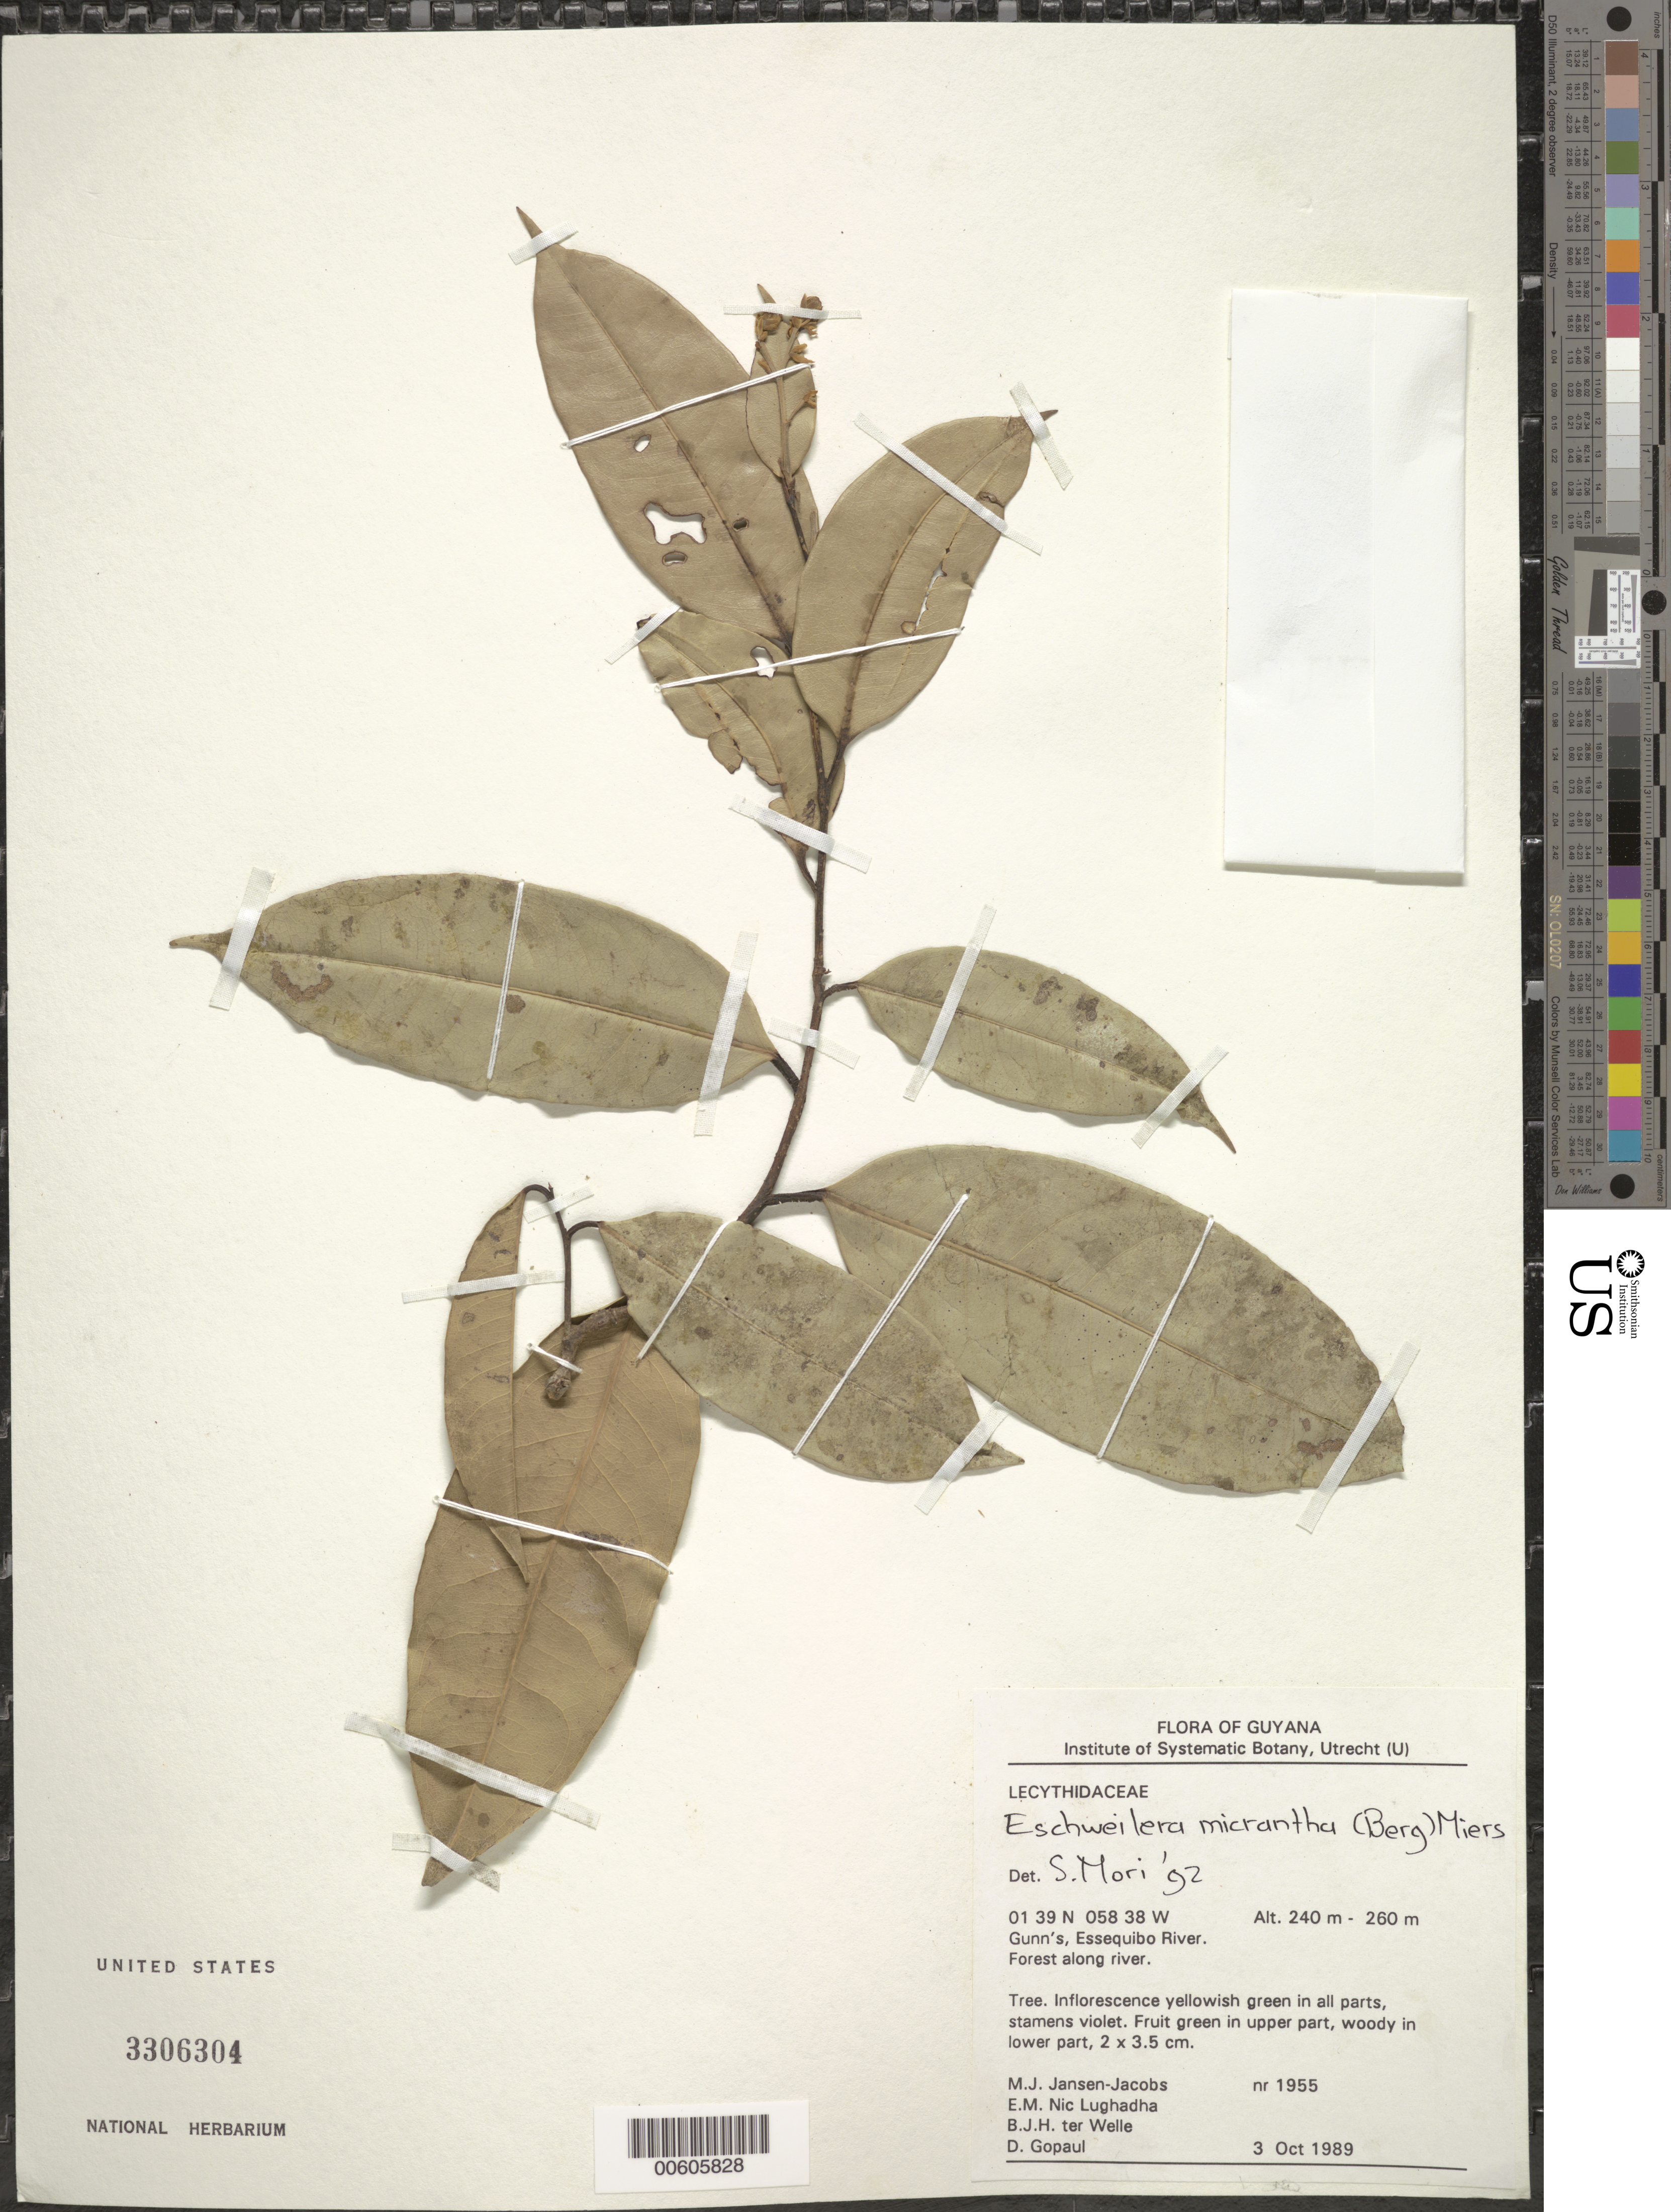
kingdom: Plantae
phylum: Tracheophyta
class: Magnoliopsida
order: Ericales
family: Lecythidaceae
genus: Eschweilera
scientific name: Eschweilera micrantha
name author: (O. Berg) Miers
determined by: Mori, Scott A.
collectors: M. J. Jansen-Jacobs, E. Nic Lughadha, B. Welle & D. Gopaul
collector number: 1955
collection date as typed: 3-Oct-89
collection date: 1989-10-03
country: Guyana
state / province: U. Takutu-U. Essequibo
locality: Gunn's, Essequibo River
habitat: Forest along river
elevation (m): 240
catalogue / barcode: US 3306304